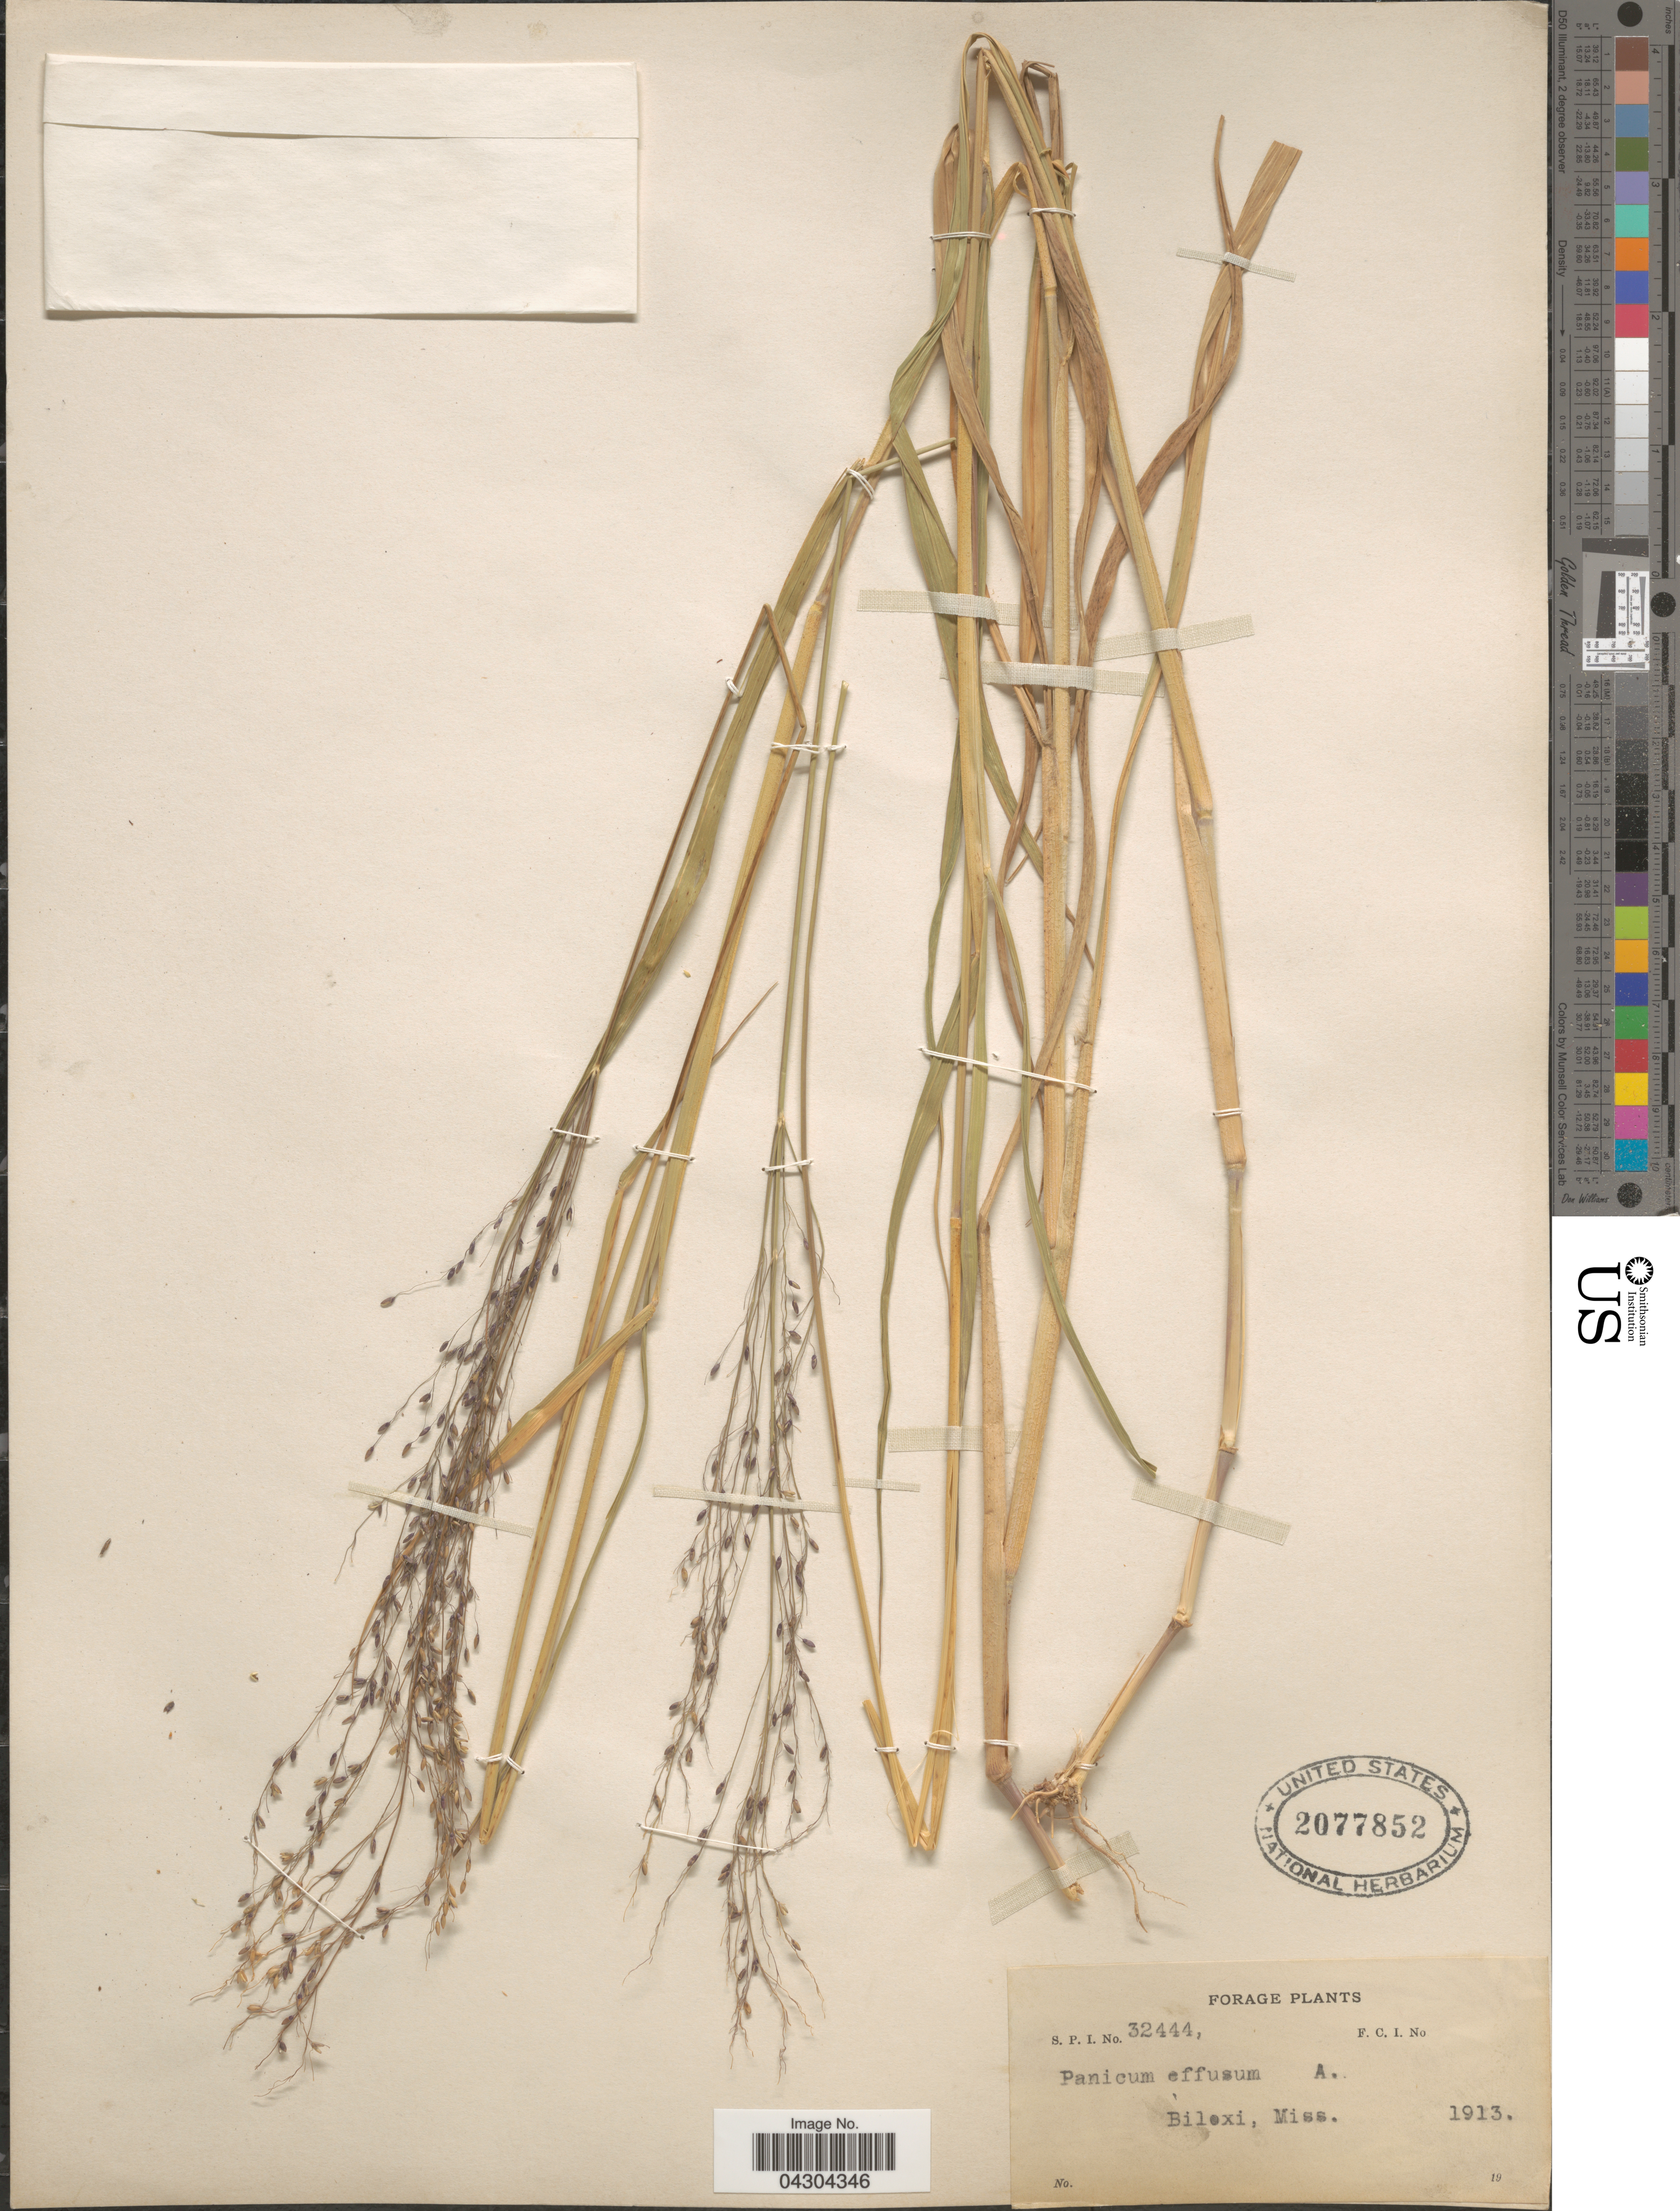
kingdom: Plantae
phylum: Tracheophyta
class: Liliopsida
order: Poales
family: Poaceae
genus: Panicum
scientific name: Panicum sp.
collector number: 32444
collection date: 1913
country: United States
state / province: Mississippi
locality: Biloxi.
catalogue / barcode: US 2077852